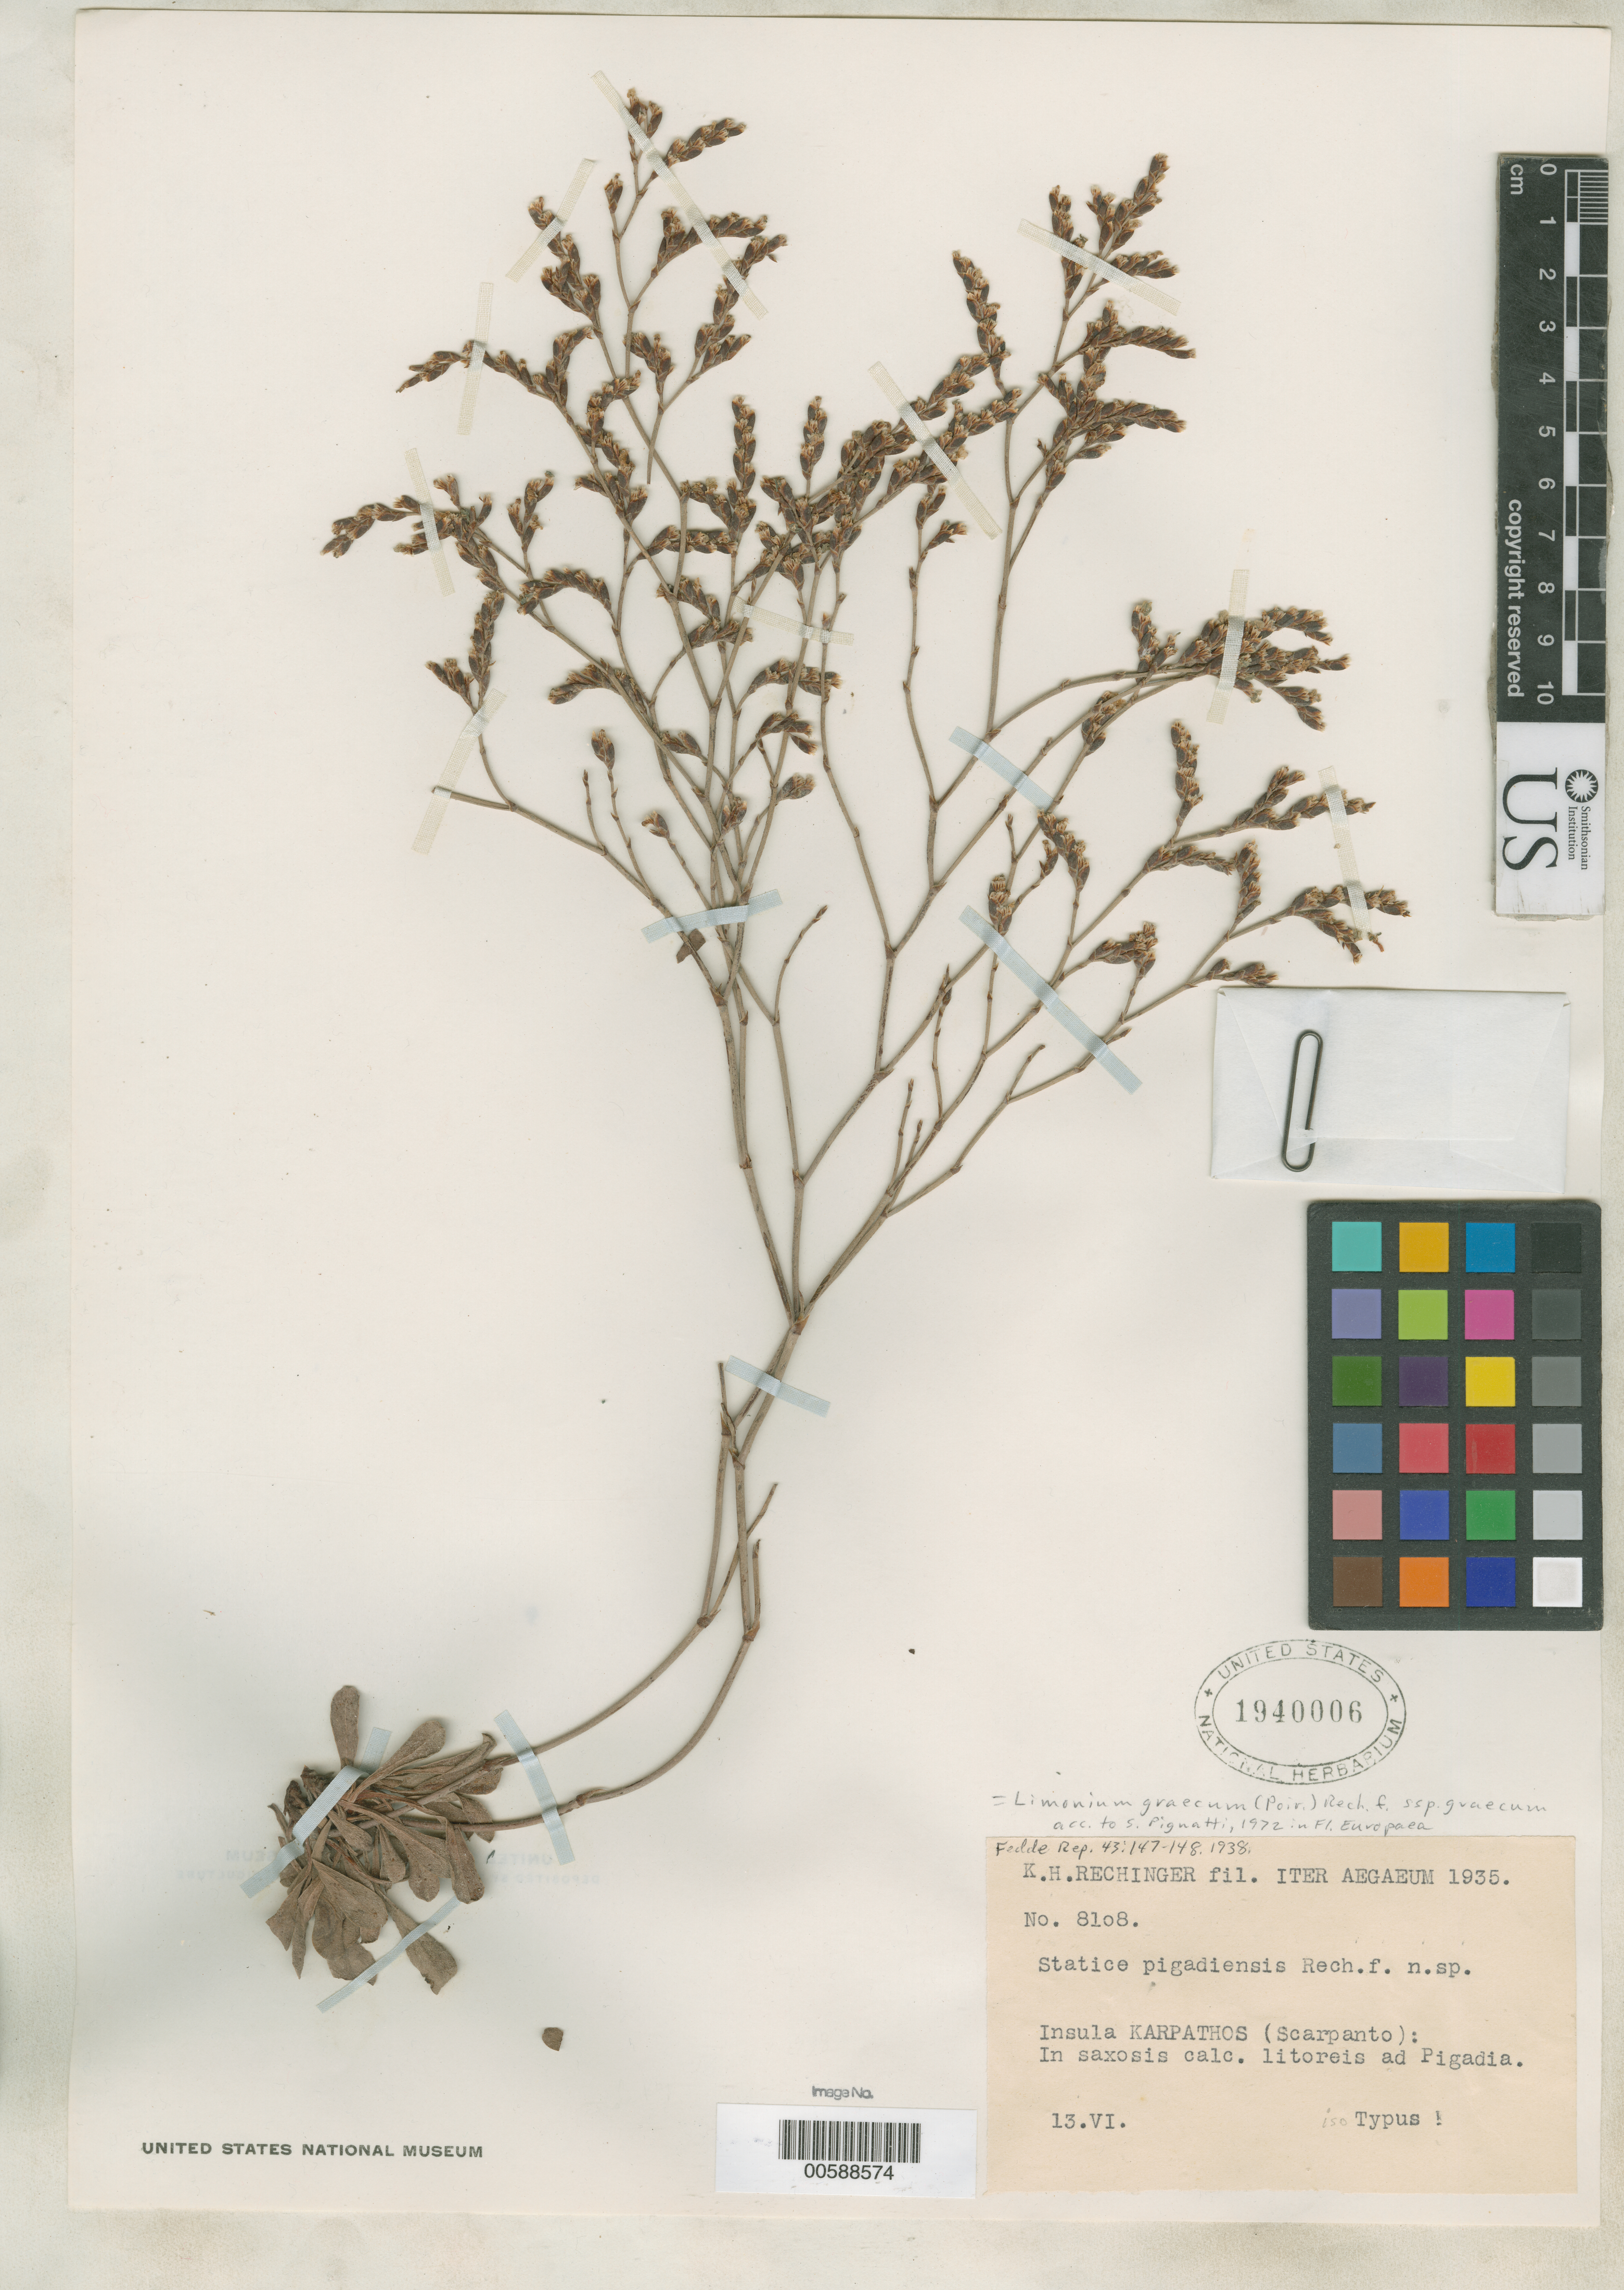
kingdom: Plantae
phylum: Tracheophyta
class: Magnoliopsida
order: Caryophyllales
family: Plumbaginaceae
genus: Statice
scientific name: Statice pigadiensis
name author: Rech. f.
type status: Isotype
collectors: K. H. Rechinger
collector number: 8108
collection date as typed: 13 Jun 1935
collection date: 1935-06-13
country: Greece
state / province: South Aegean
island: Karpathos Island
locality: Scarpanto, in saxosis calc. litoreis ad Pigadia. [Dodecanese Is.]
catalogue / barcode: US 1940006